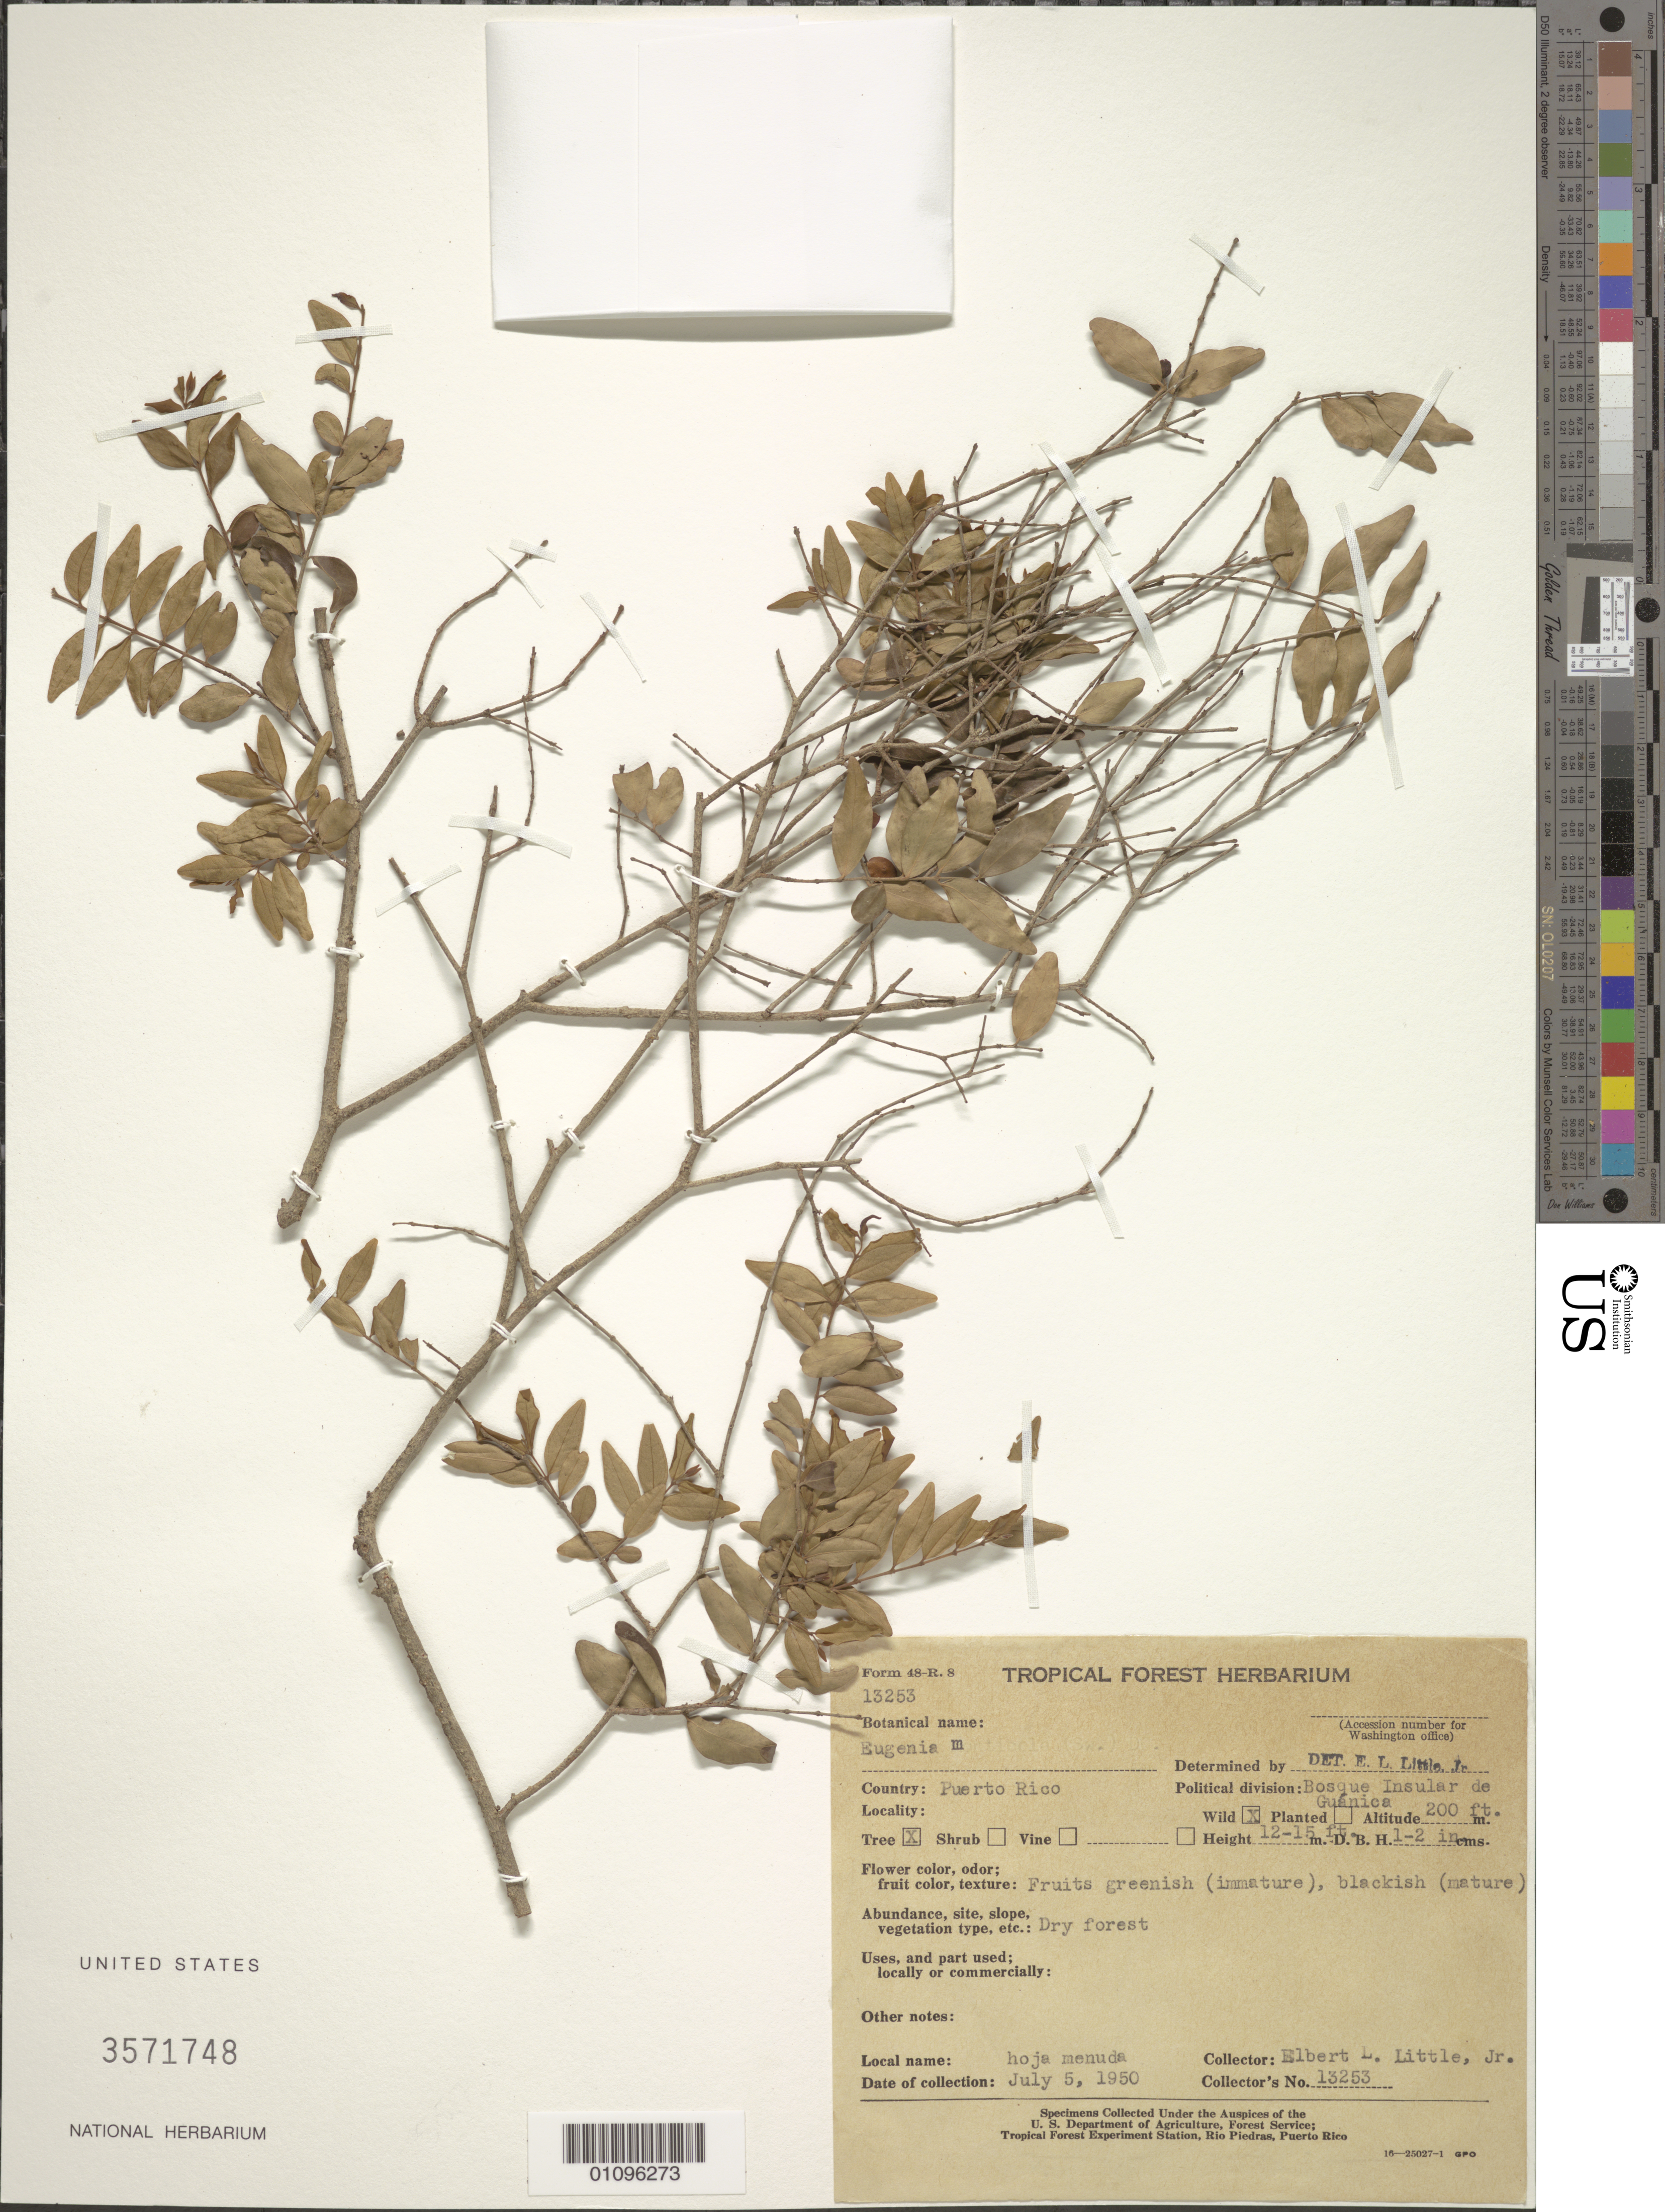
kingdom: Plantae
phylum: Tracheophyta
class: Magnoliopsida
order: Myrtales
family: Myrtaceae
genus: Eugenia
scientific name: Eugenia sp.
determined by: Little, Elbert L., Jr., (FSSR), United States Department of Agriculture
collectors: E. L. Little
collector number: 13253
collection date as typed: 05 Jul 1950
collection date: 1950-07-05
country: Puerto Rico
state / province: Guánica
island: Puerto Rico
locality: Bosque Insular de Guánica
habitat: Dry forest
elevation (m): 61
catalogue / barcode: US 3571748